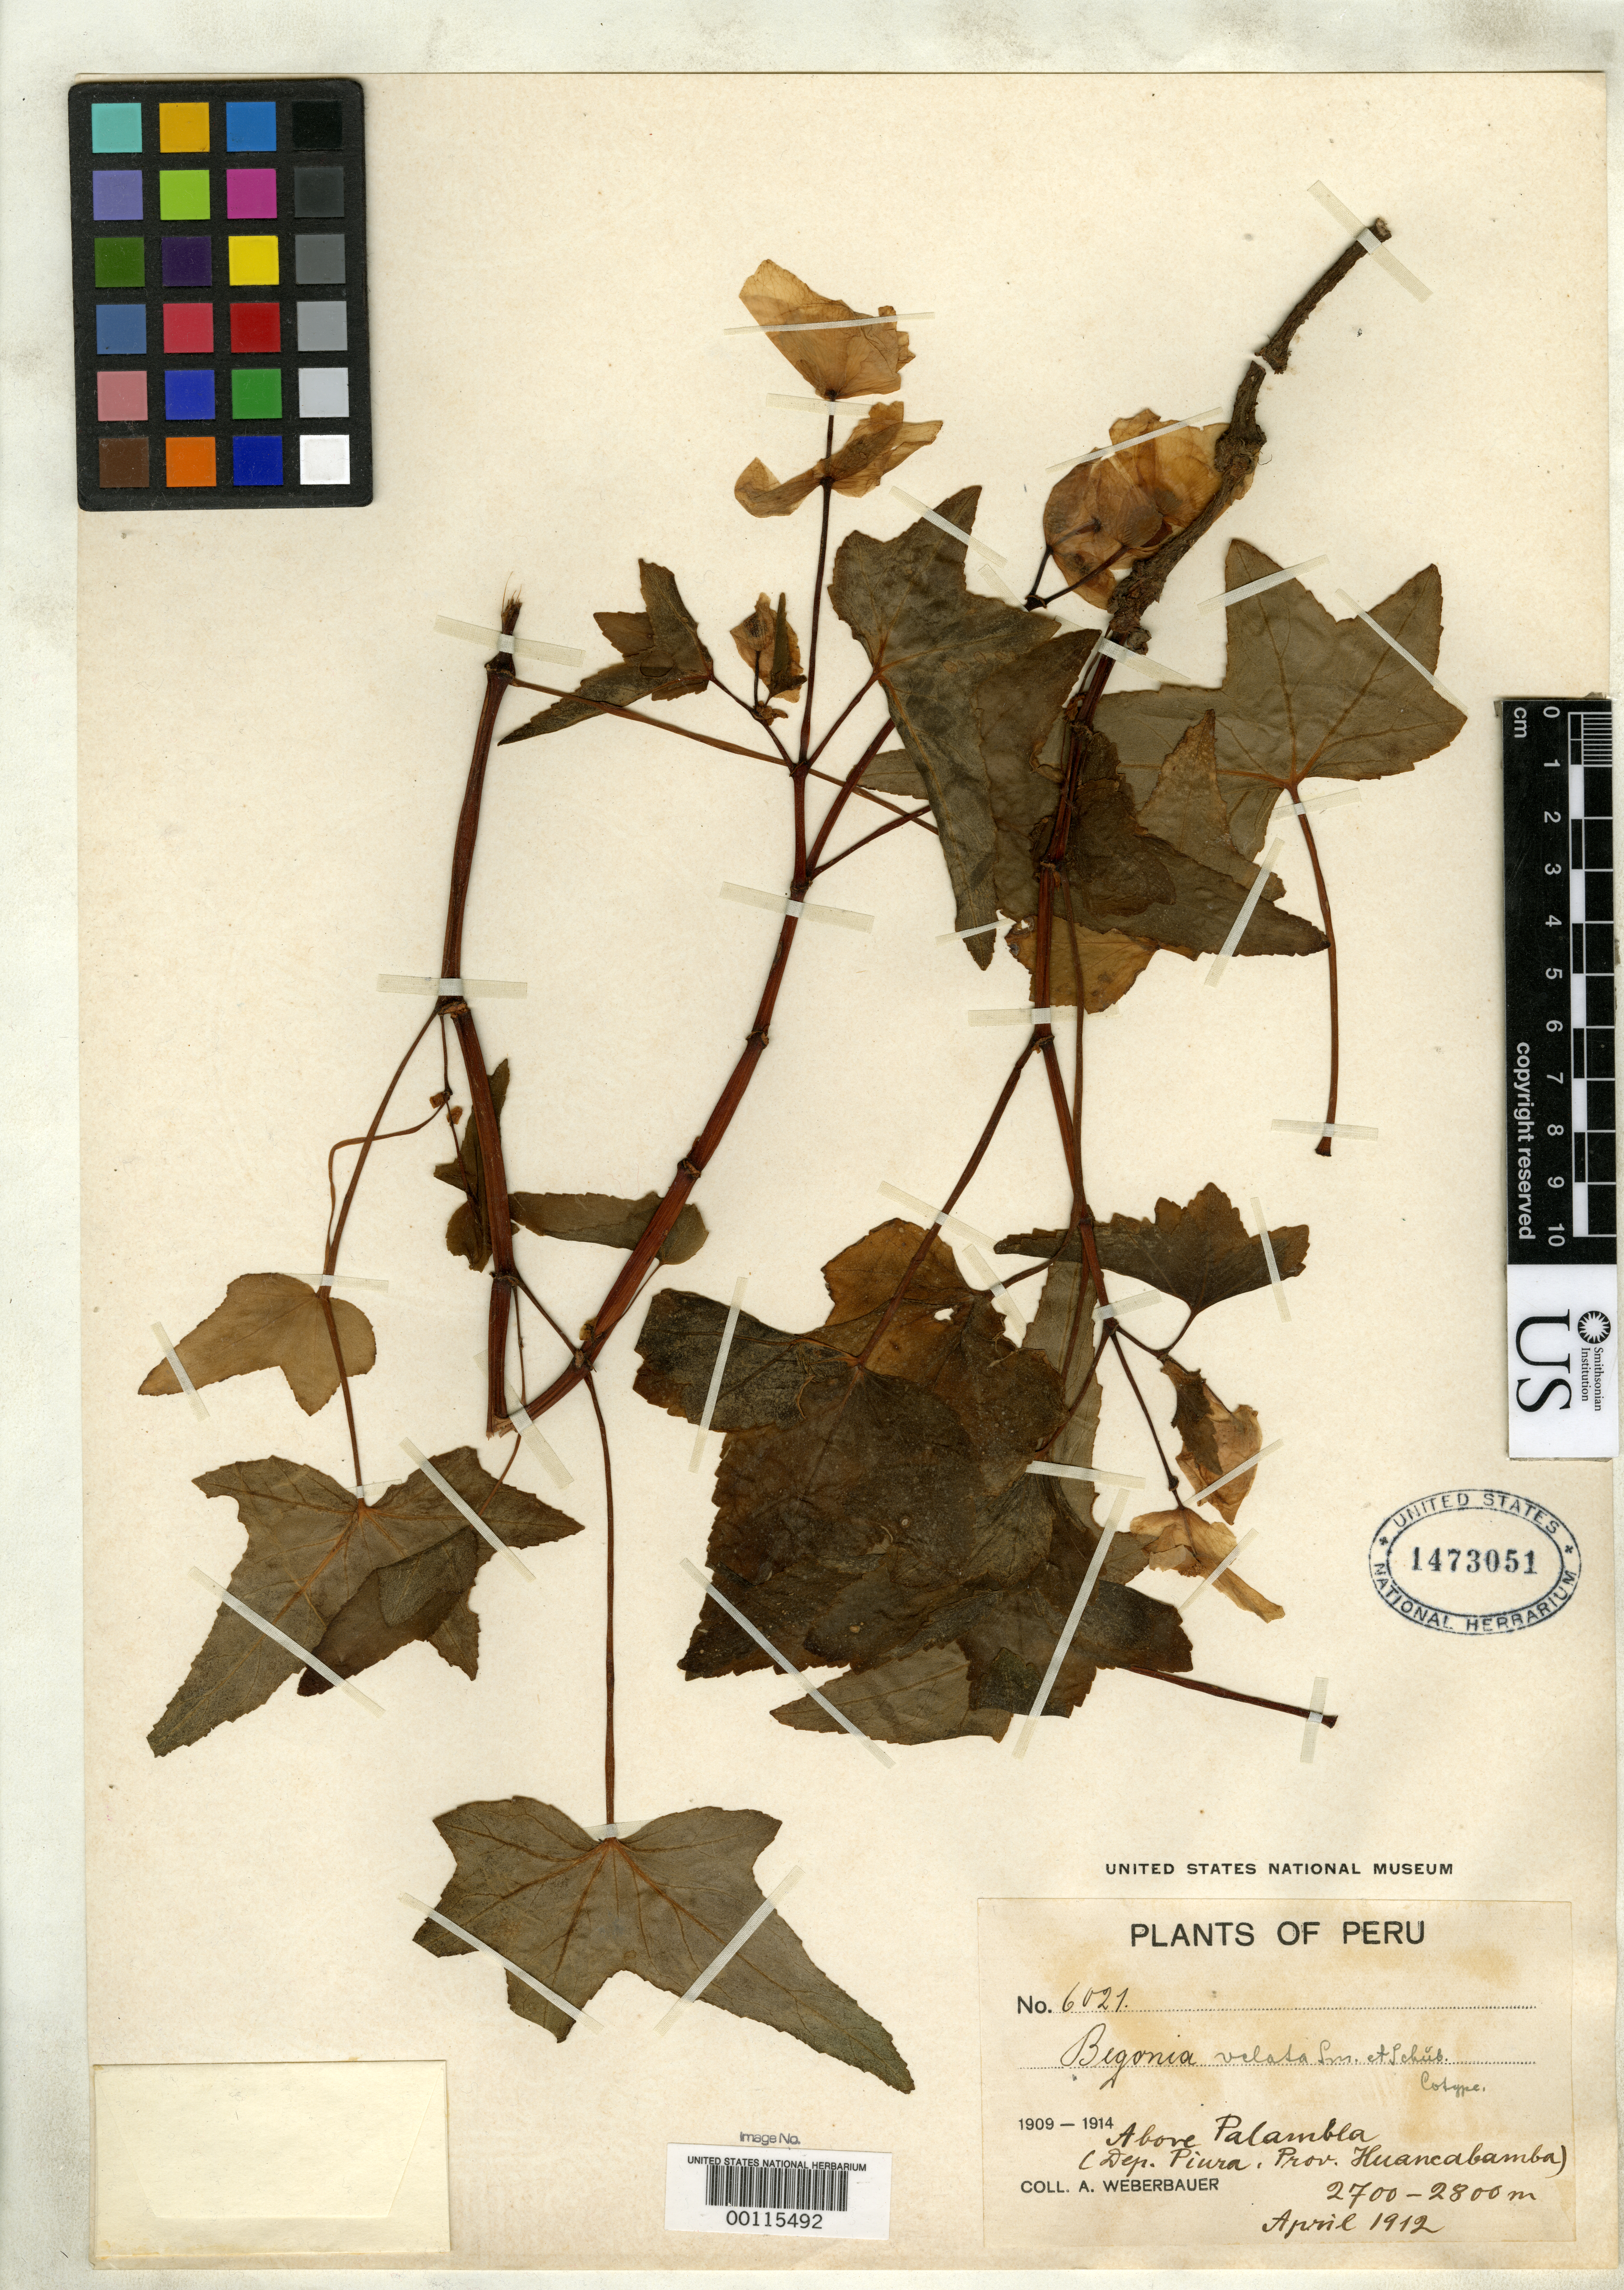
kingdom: Plantae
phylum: Tracheophyta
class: Magnoliopsida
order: Cucurbitales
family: Begoniaceae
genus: Begonia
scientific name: Begonia velata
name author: L.B. Sm. & B.G. Schub. in J.F. Macbr.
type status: Isotype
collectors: A. Weberbauer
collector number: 6021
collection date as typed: April 1912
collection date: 1912-04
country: Peru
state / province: Piura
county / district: Huancabamba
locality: Above Palambla.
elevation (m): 2700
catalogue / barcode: US 1473051